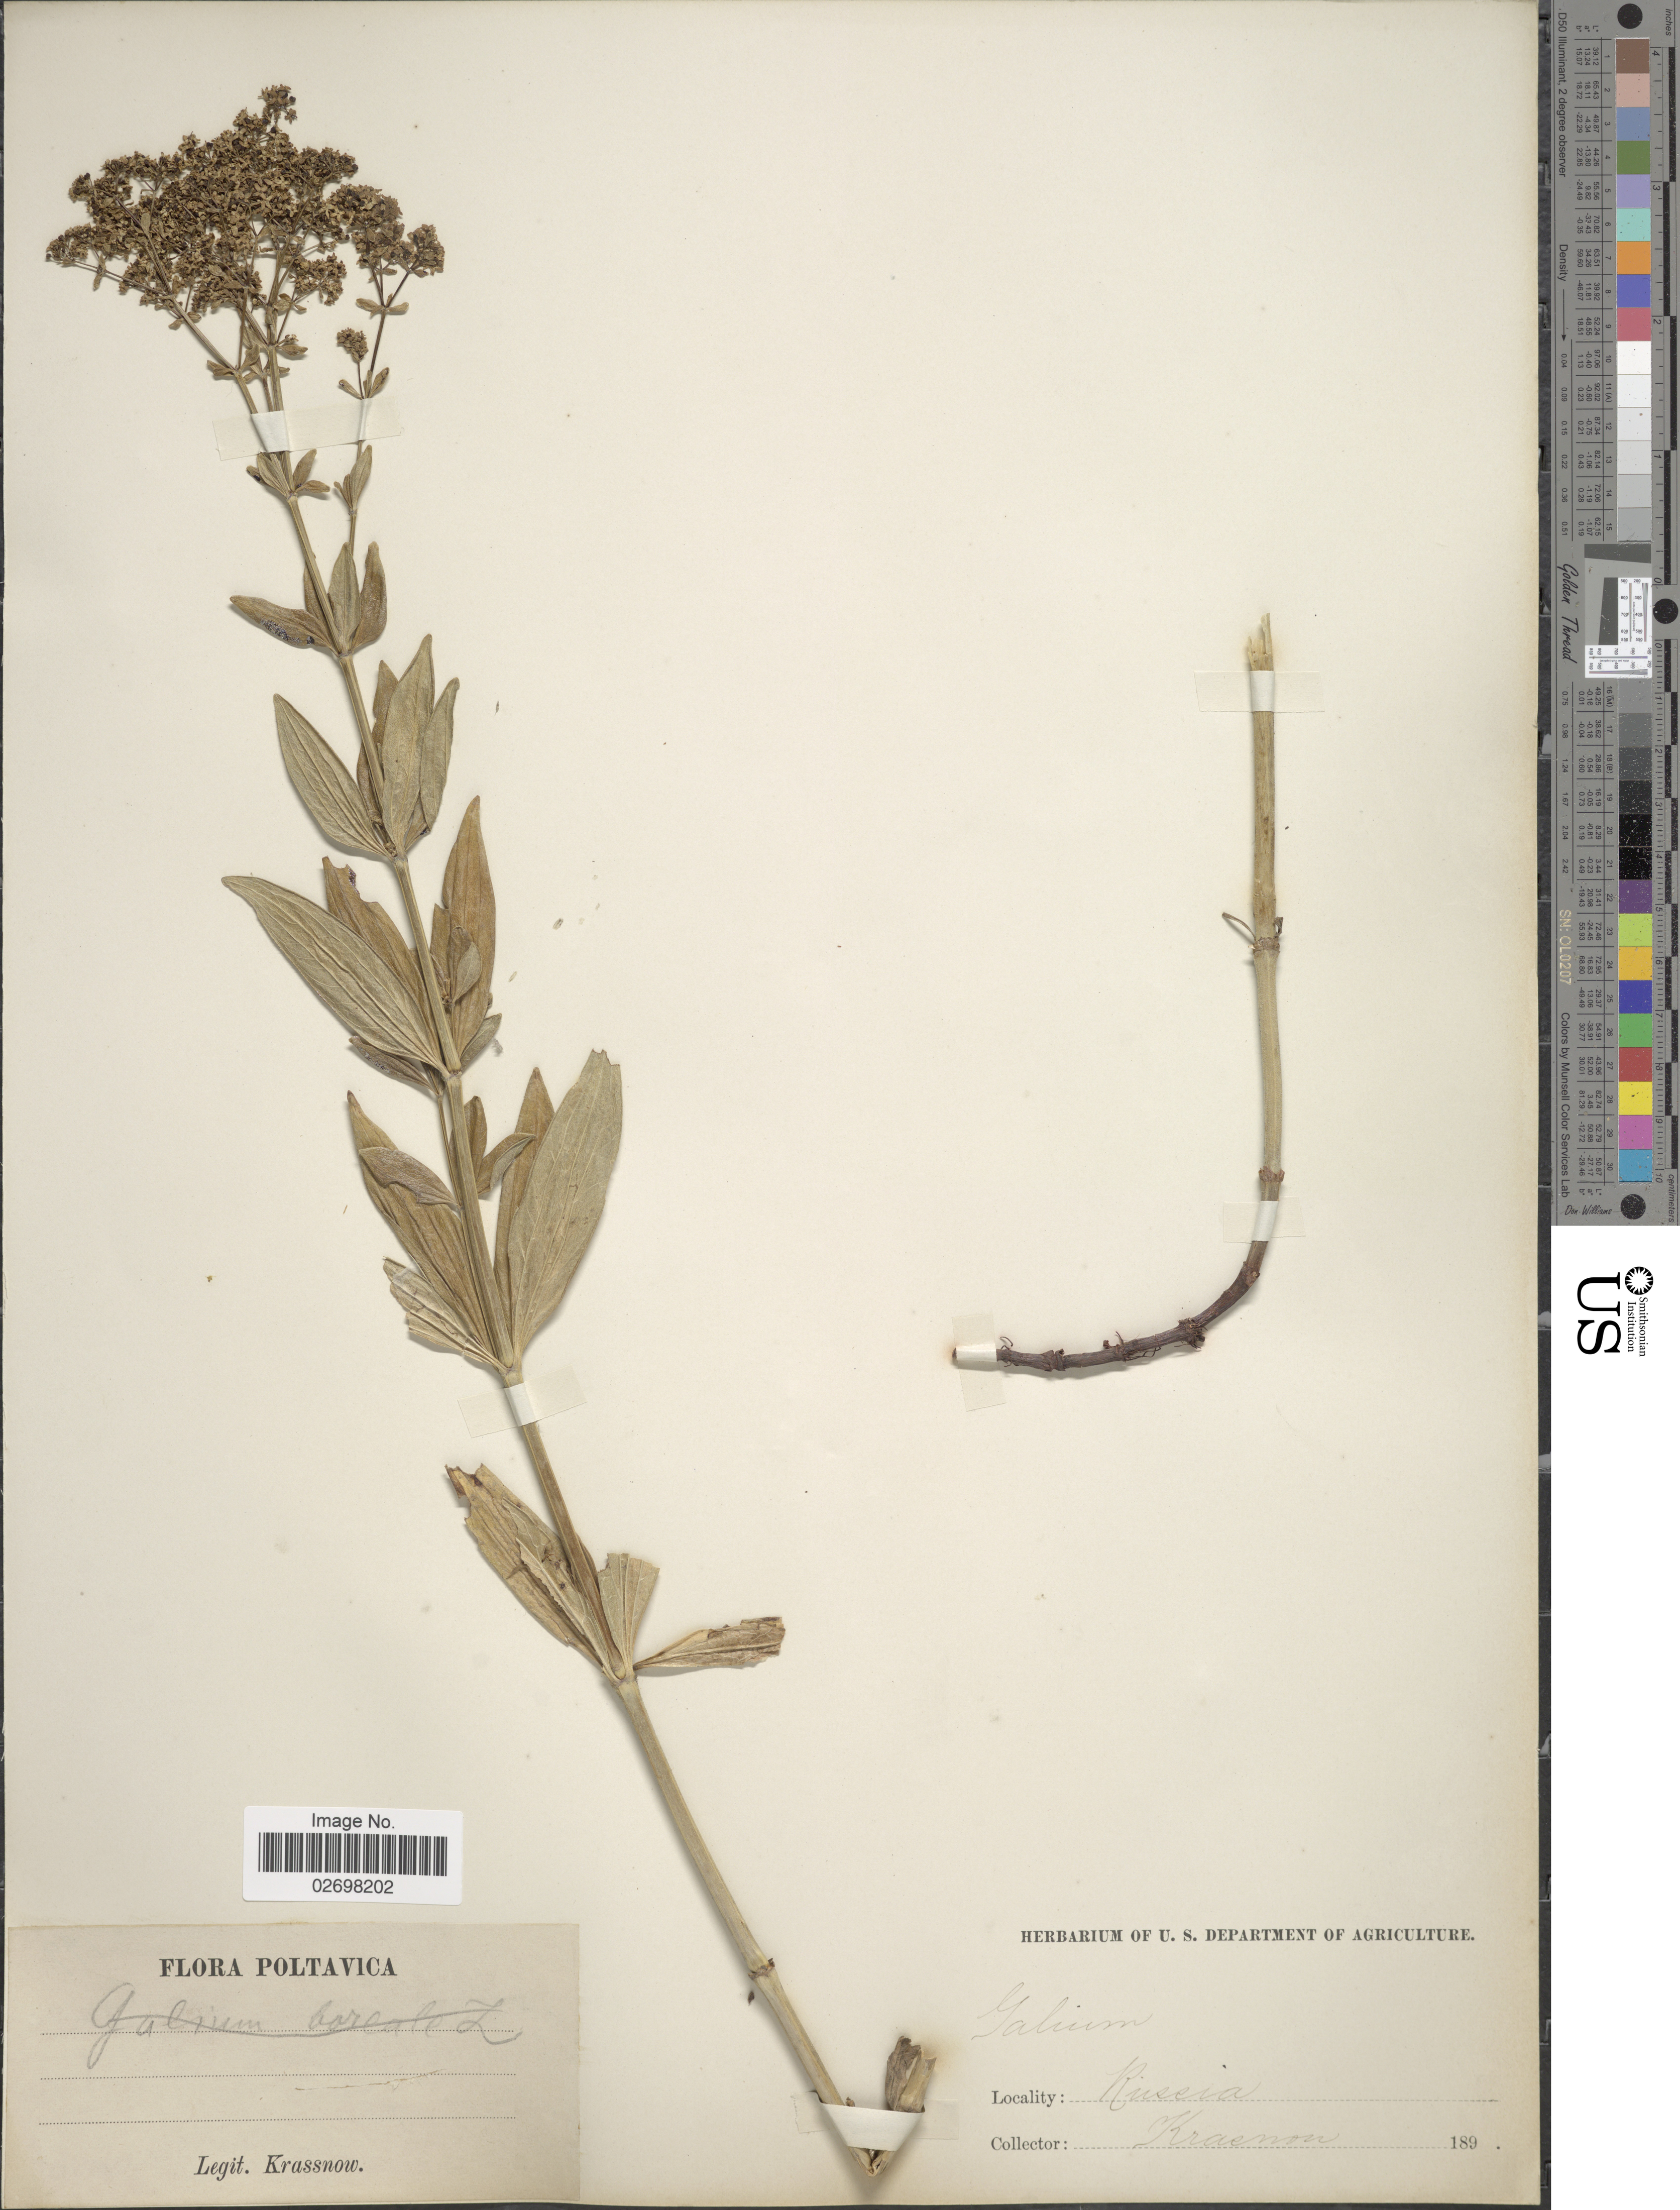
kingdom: Plantae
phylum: Tracheophyta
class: Magnoliopsida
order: Gentianales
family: Rubiaceae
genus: Galium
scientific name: Galium sp.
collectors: -. Krassnow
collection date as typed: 189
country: Ukraine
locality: Poltavica,